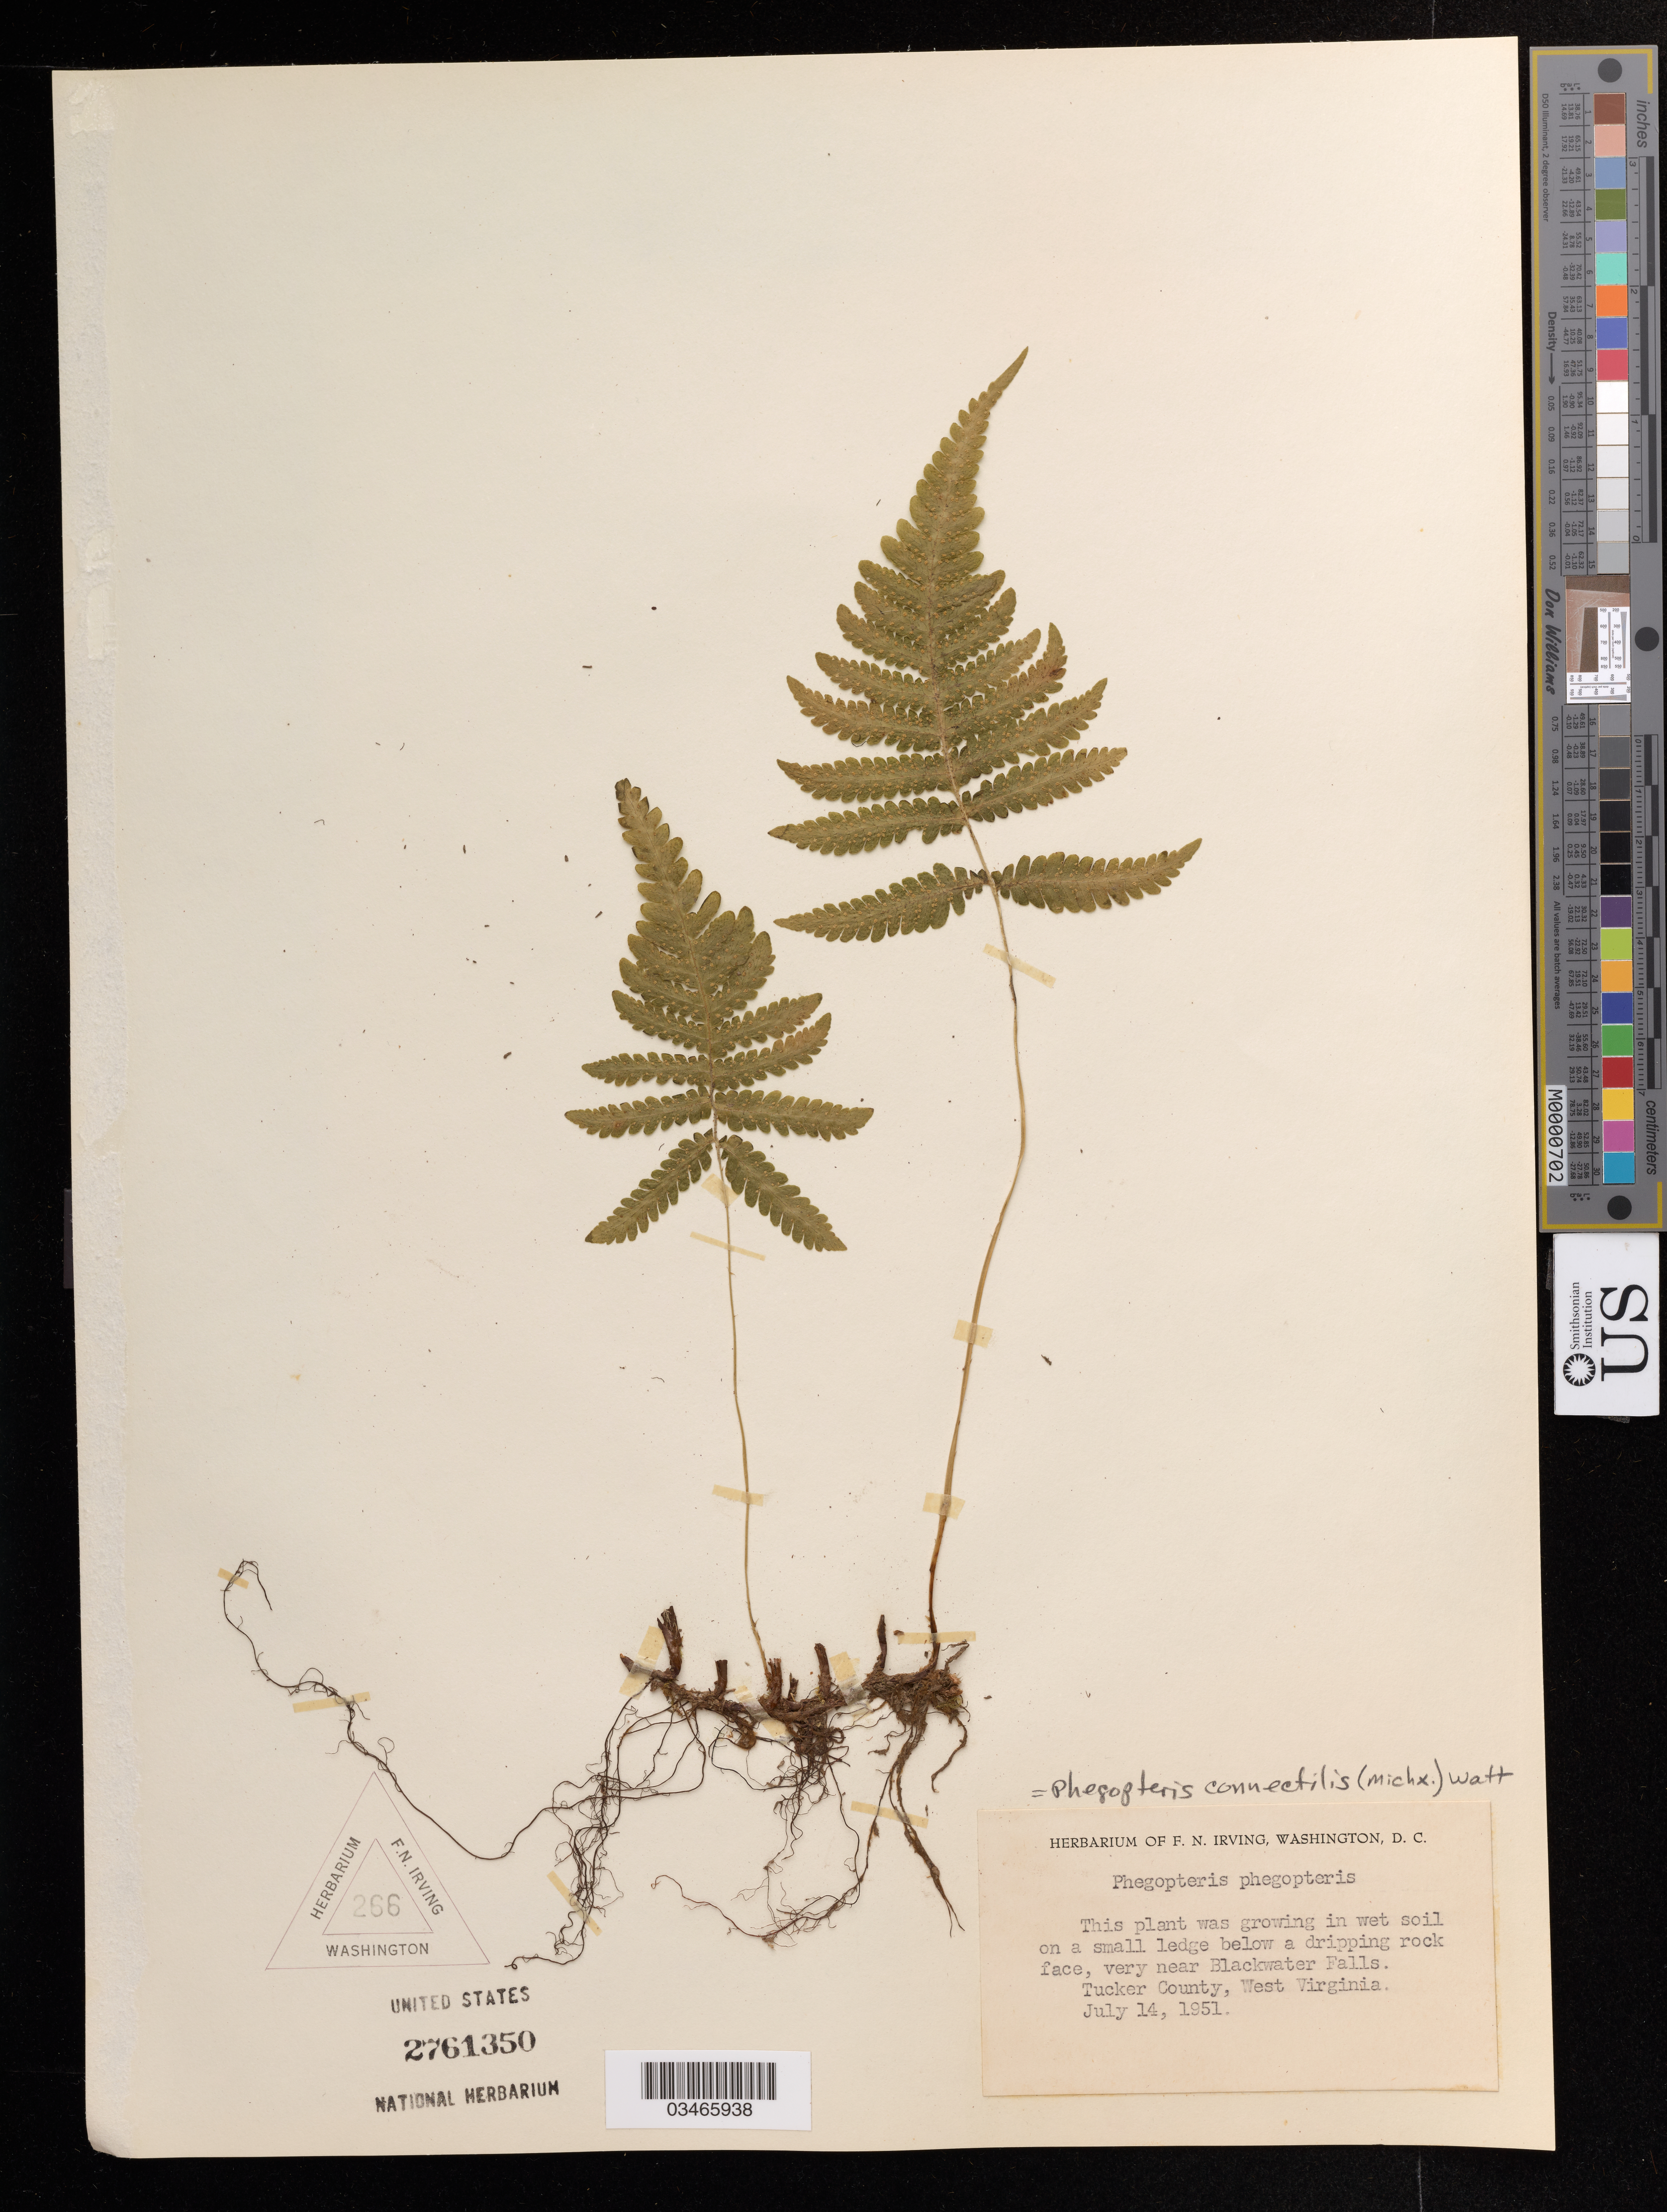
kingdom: Plantae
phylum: Tracheophyta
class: Polypodiopsida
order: Polypodiales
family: Thelypteridaceae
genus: Phegopteris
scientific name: Phegopteris connectilis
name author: (Michx.) Watt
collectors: ex herb. F.N. Irving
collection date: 1951-07-14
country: United States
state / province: West Virginia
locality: Very near Blackwater Falls. Tucker County.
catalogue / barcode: US 2761350